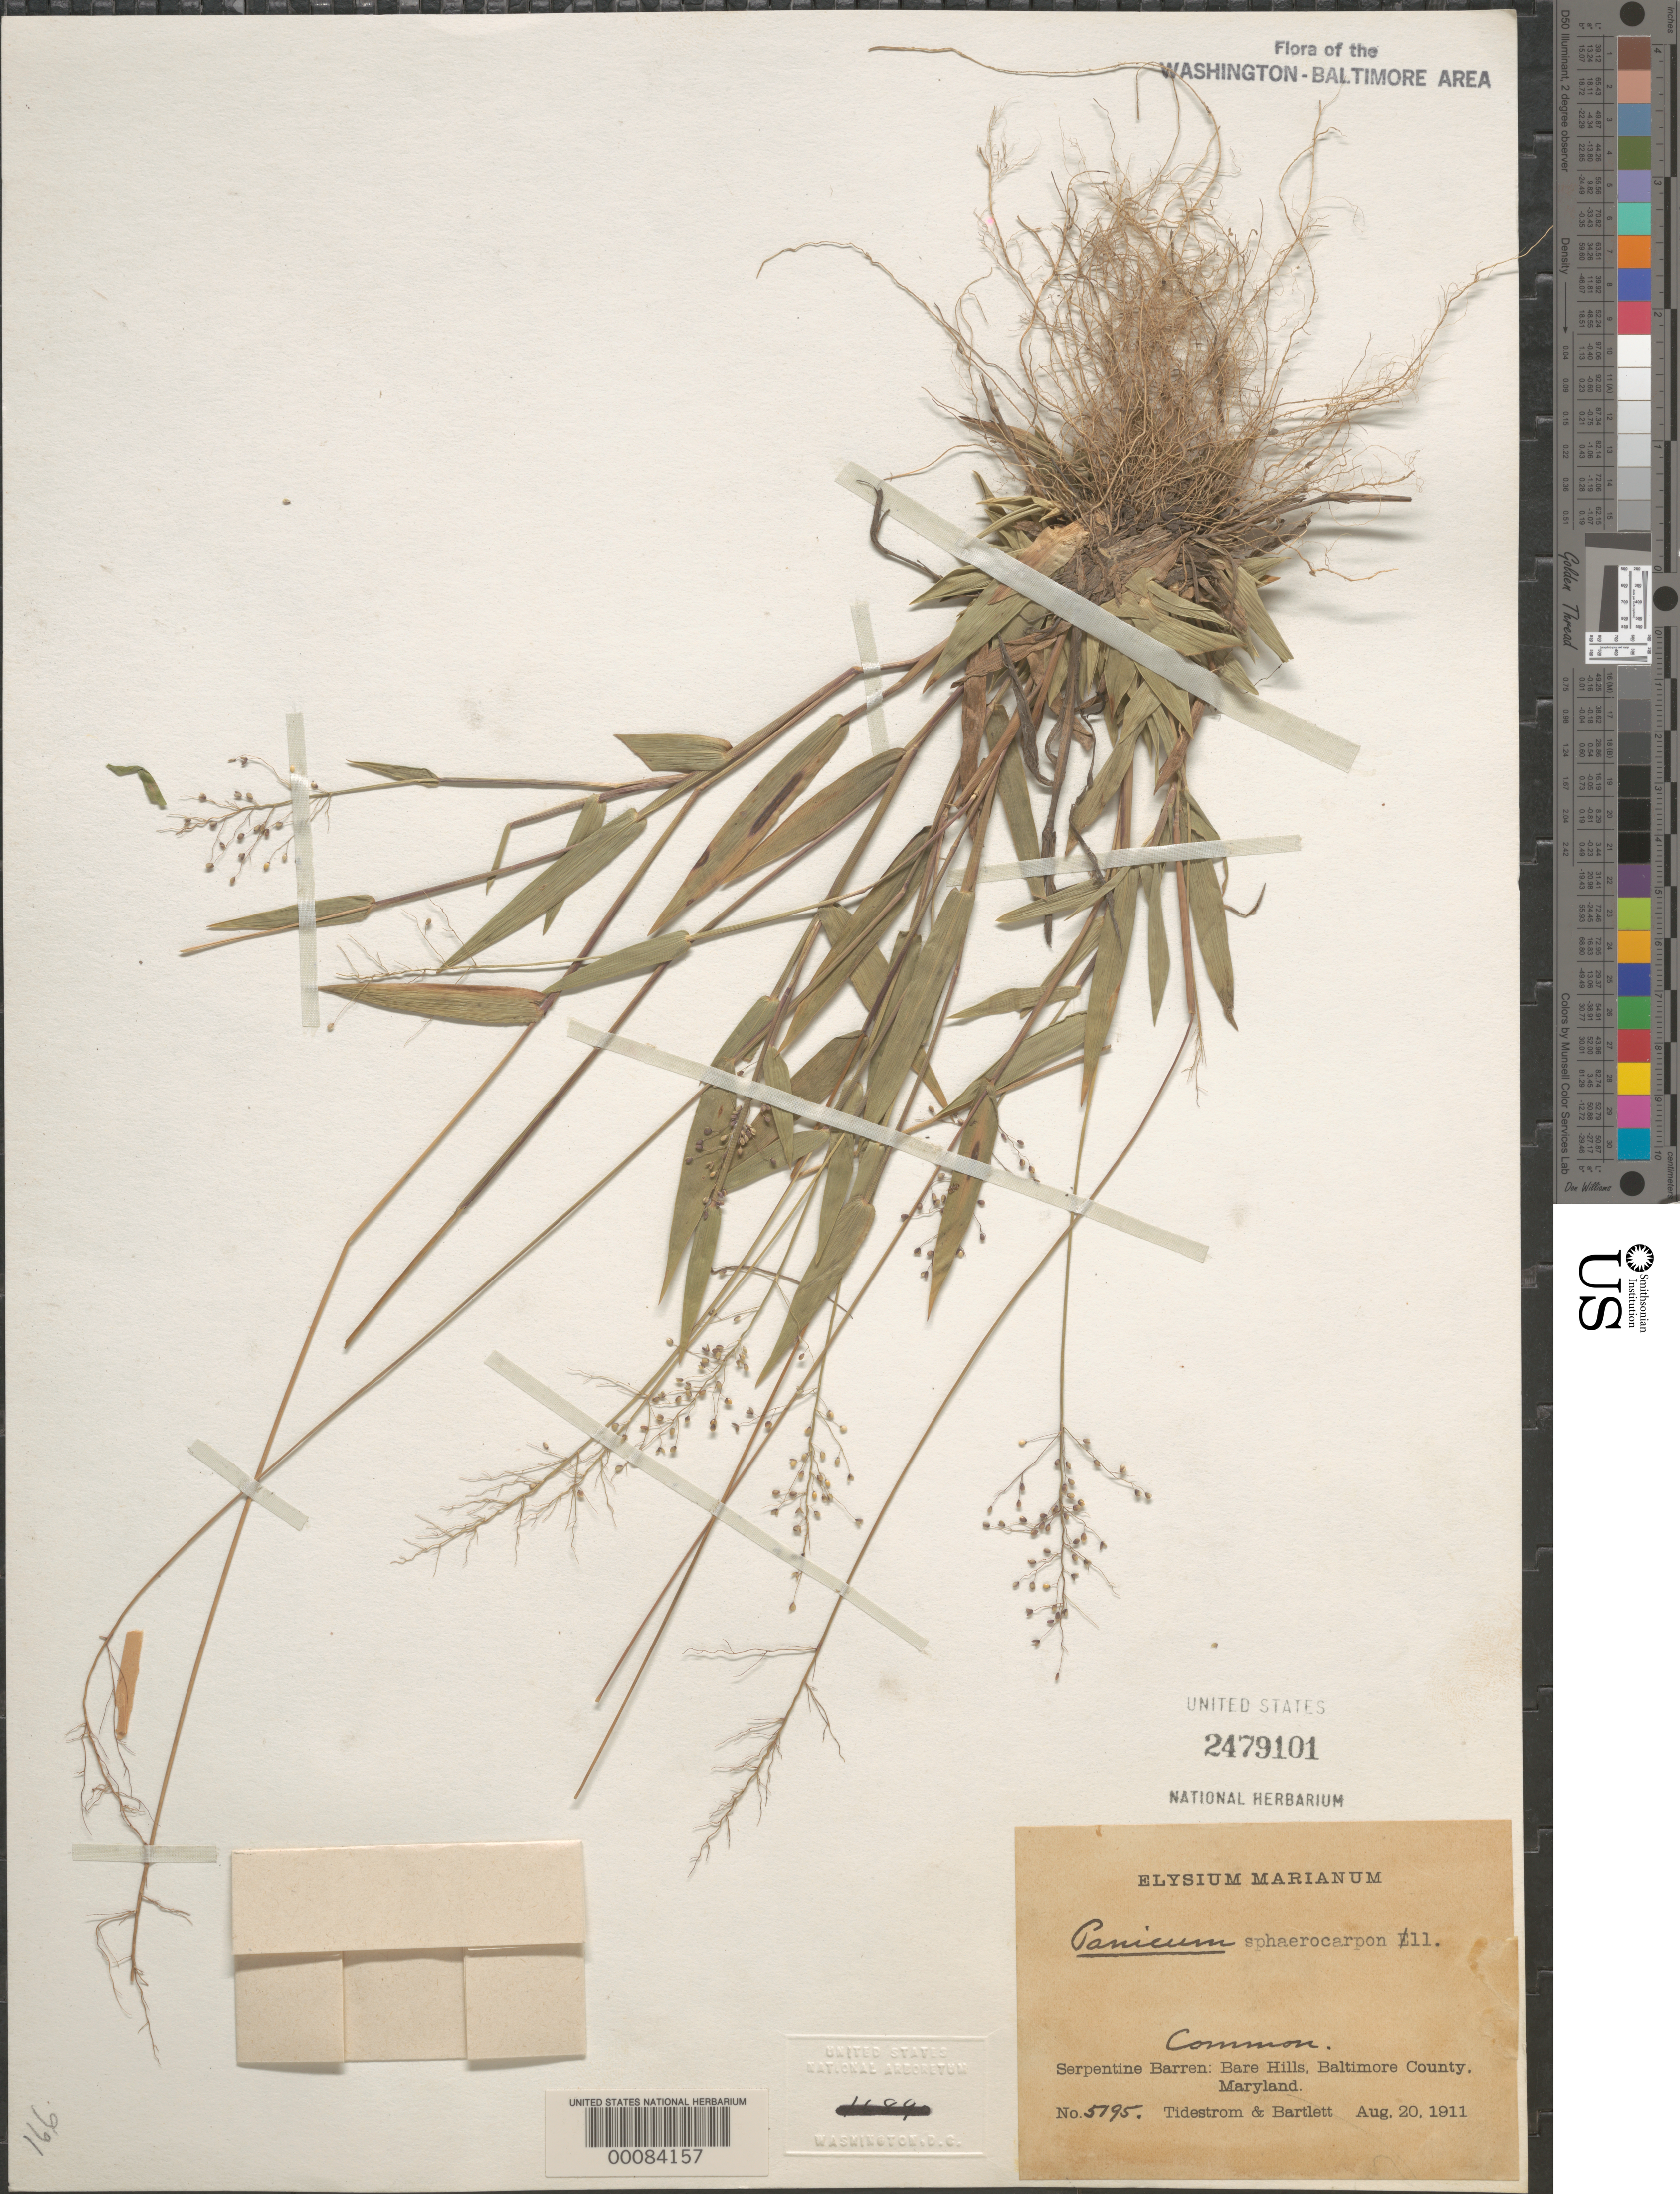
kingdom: Plantae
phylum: Tracheophyta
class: Liliopsida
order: Poales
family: Poaceae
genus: Dichanthelium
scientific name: Dichanthelium dichotomum var. dichotomum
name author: (L.) Gould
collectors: I. F. Tidestrom & Bartlett, --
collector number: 5195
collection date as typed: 20 Aug 1911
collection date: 1911-08-20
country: United States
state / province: Maryland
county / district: Baltimore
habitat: Serpentine barren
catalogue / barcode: US 2479101